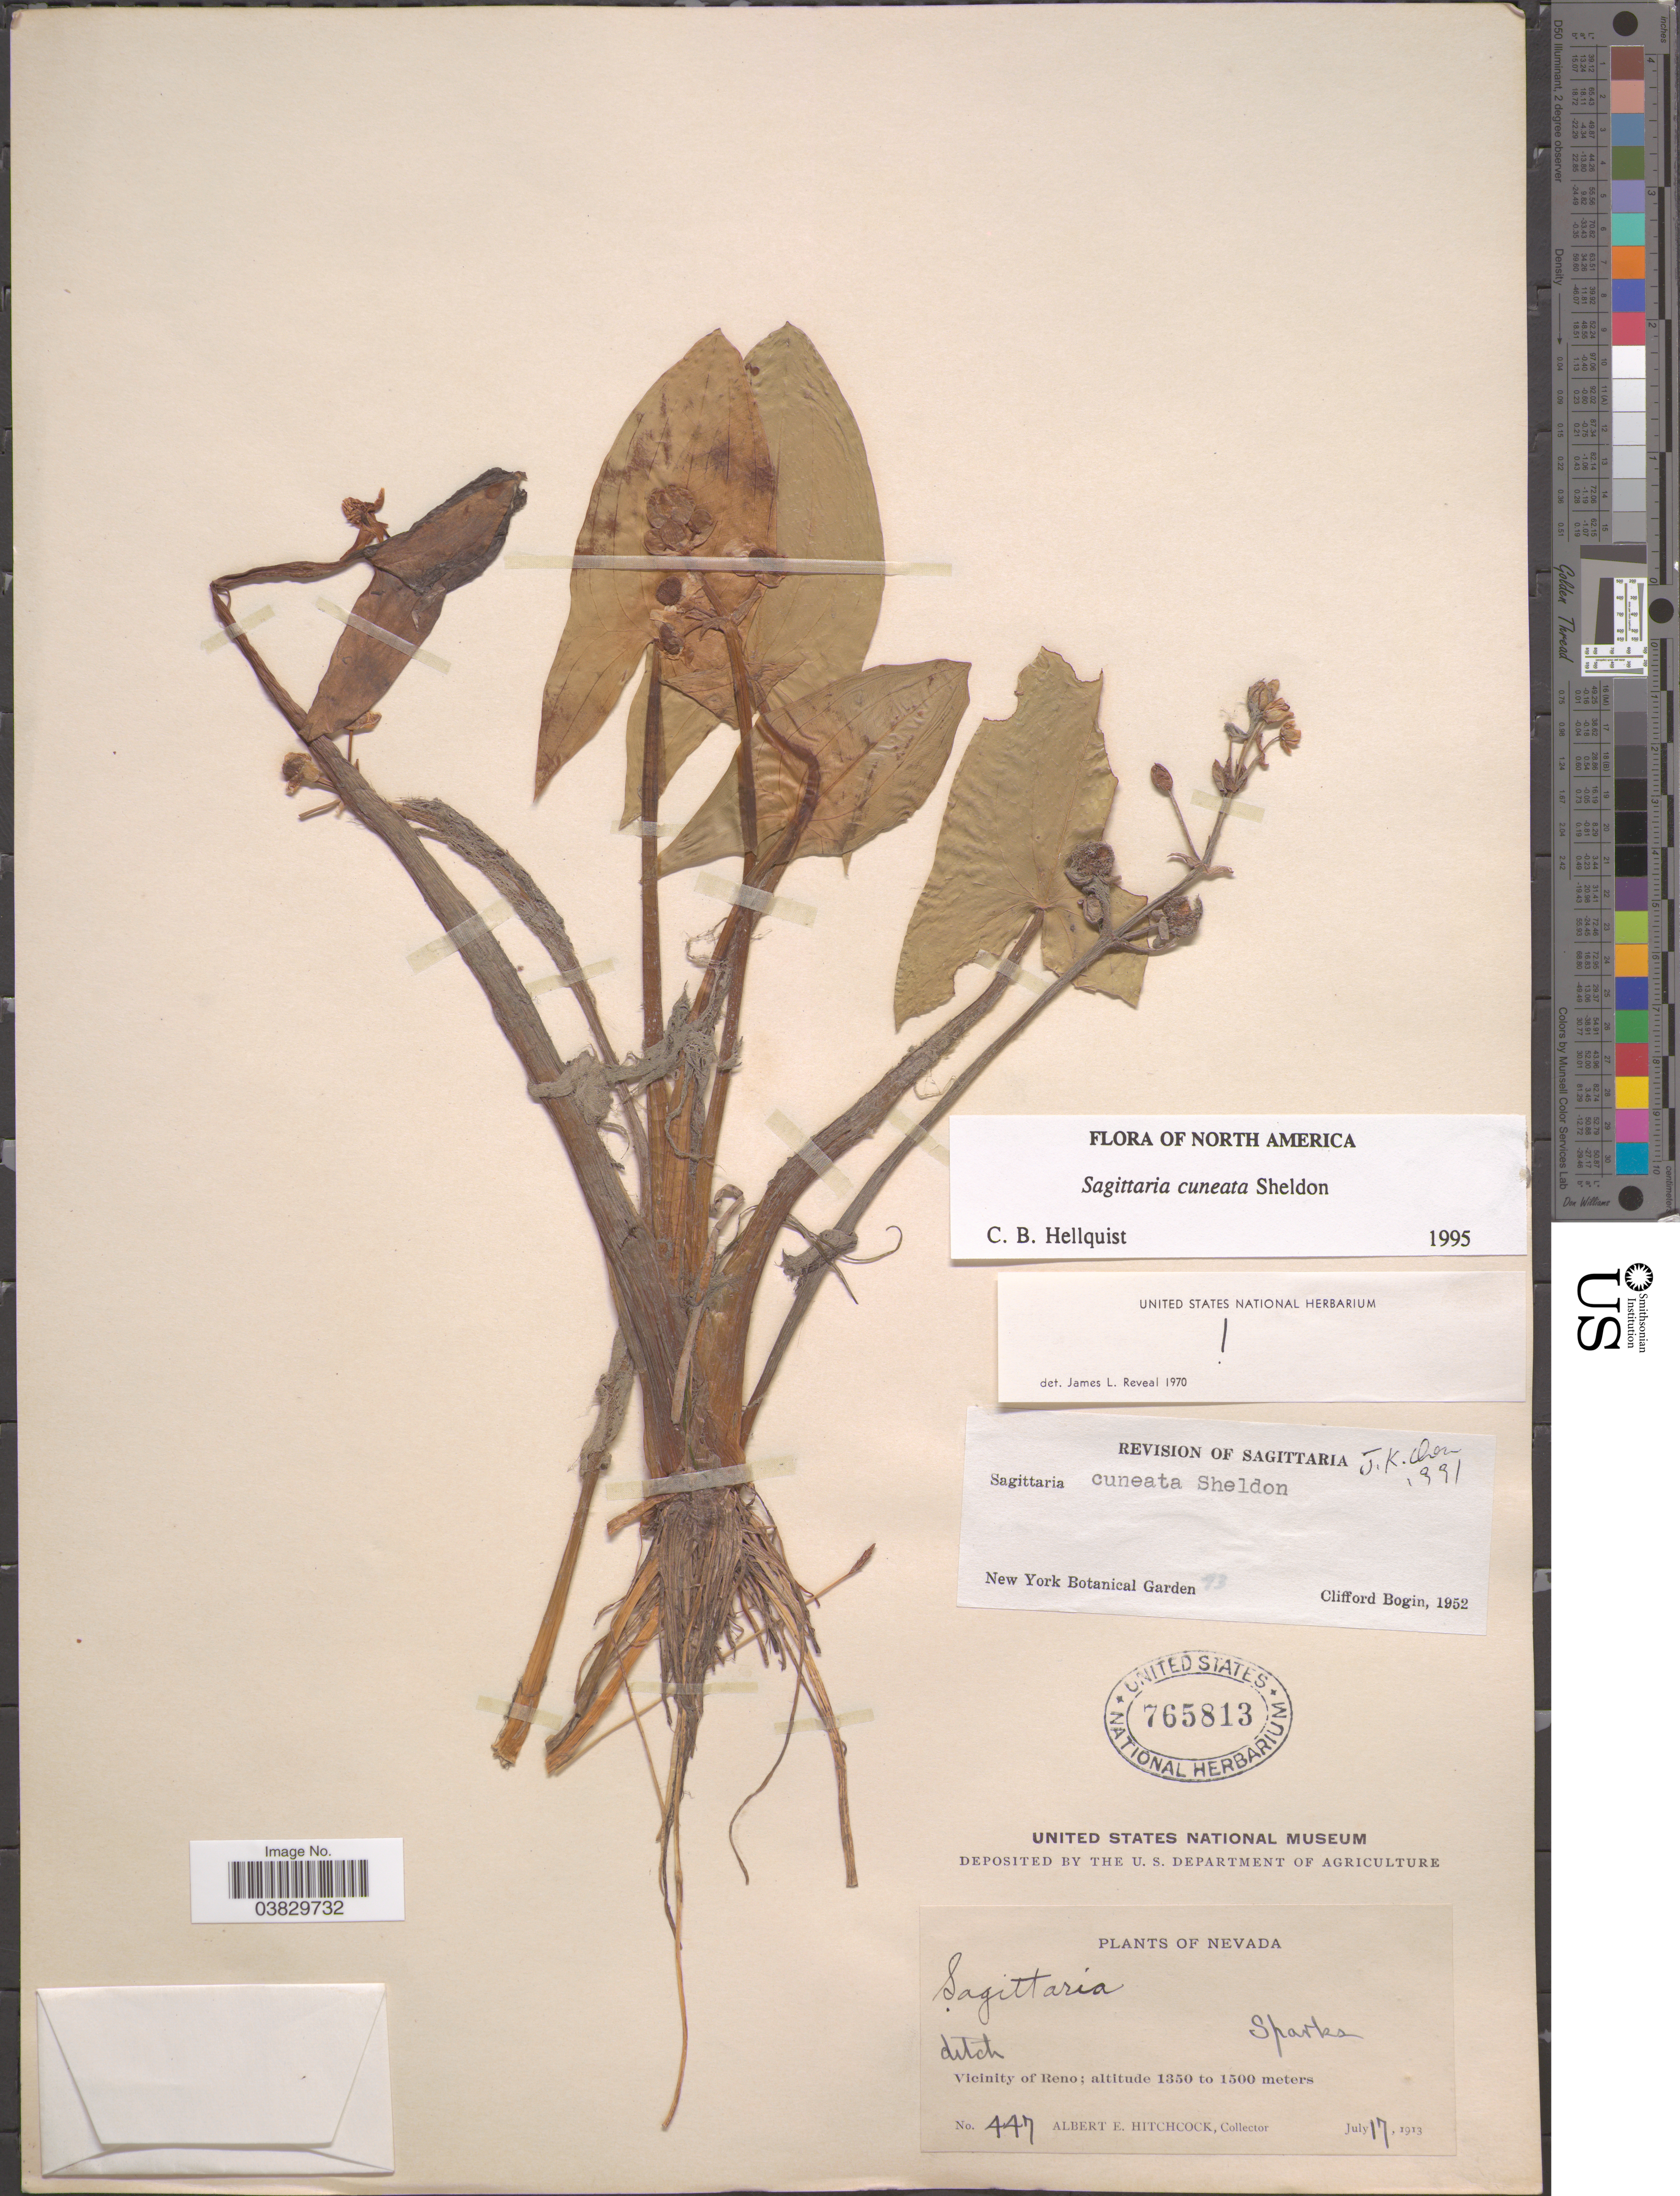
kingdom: Plantae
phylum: Tracheophyta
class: Liliopsida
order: Alismatales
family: Alismataceae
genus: Sagittaria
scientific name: Sagittaria cuneata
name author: E. Sheld.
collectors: A. Hitchcock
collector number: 447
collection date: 1913-07-17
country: United States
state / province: Nevada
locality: Vicinity of Reno.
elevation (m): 1350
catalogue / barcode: US 765813